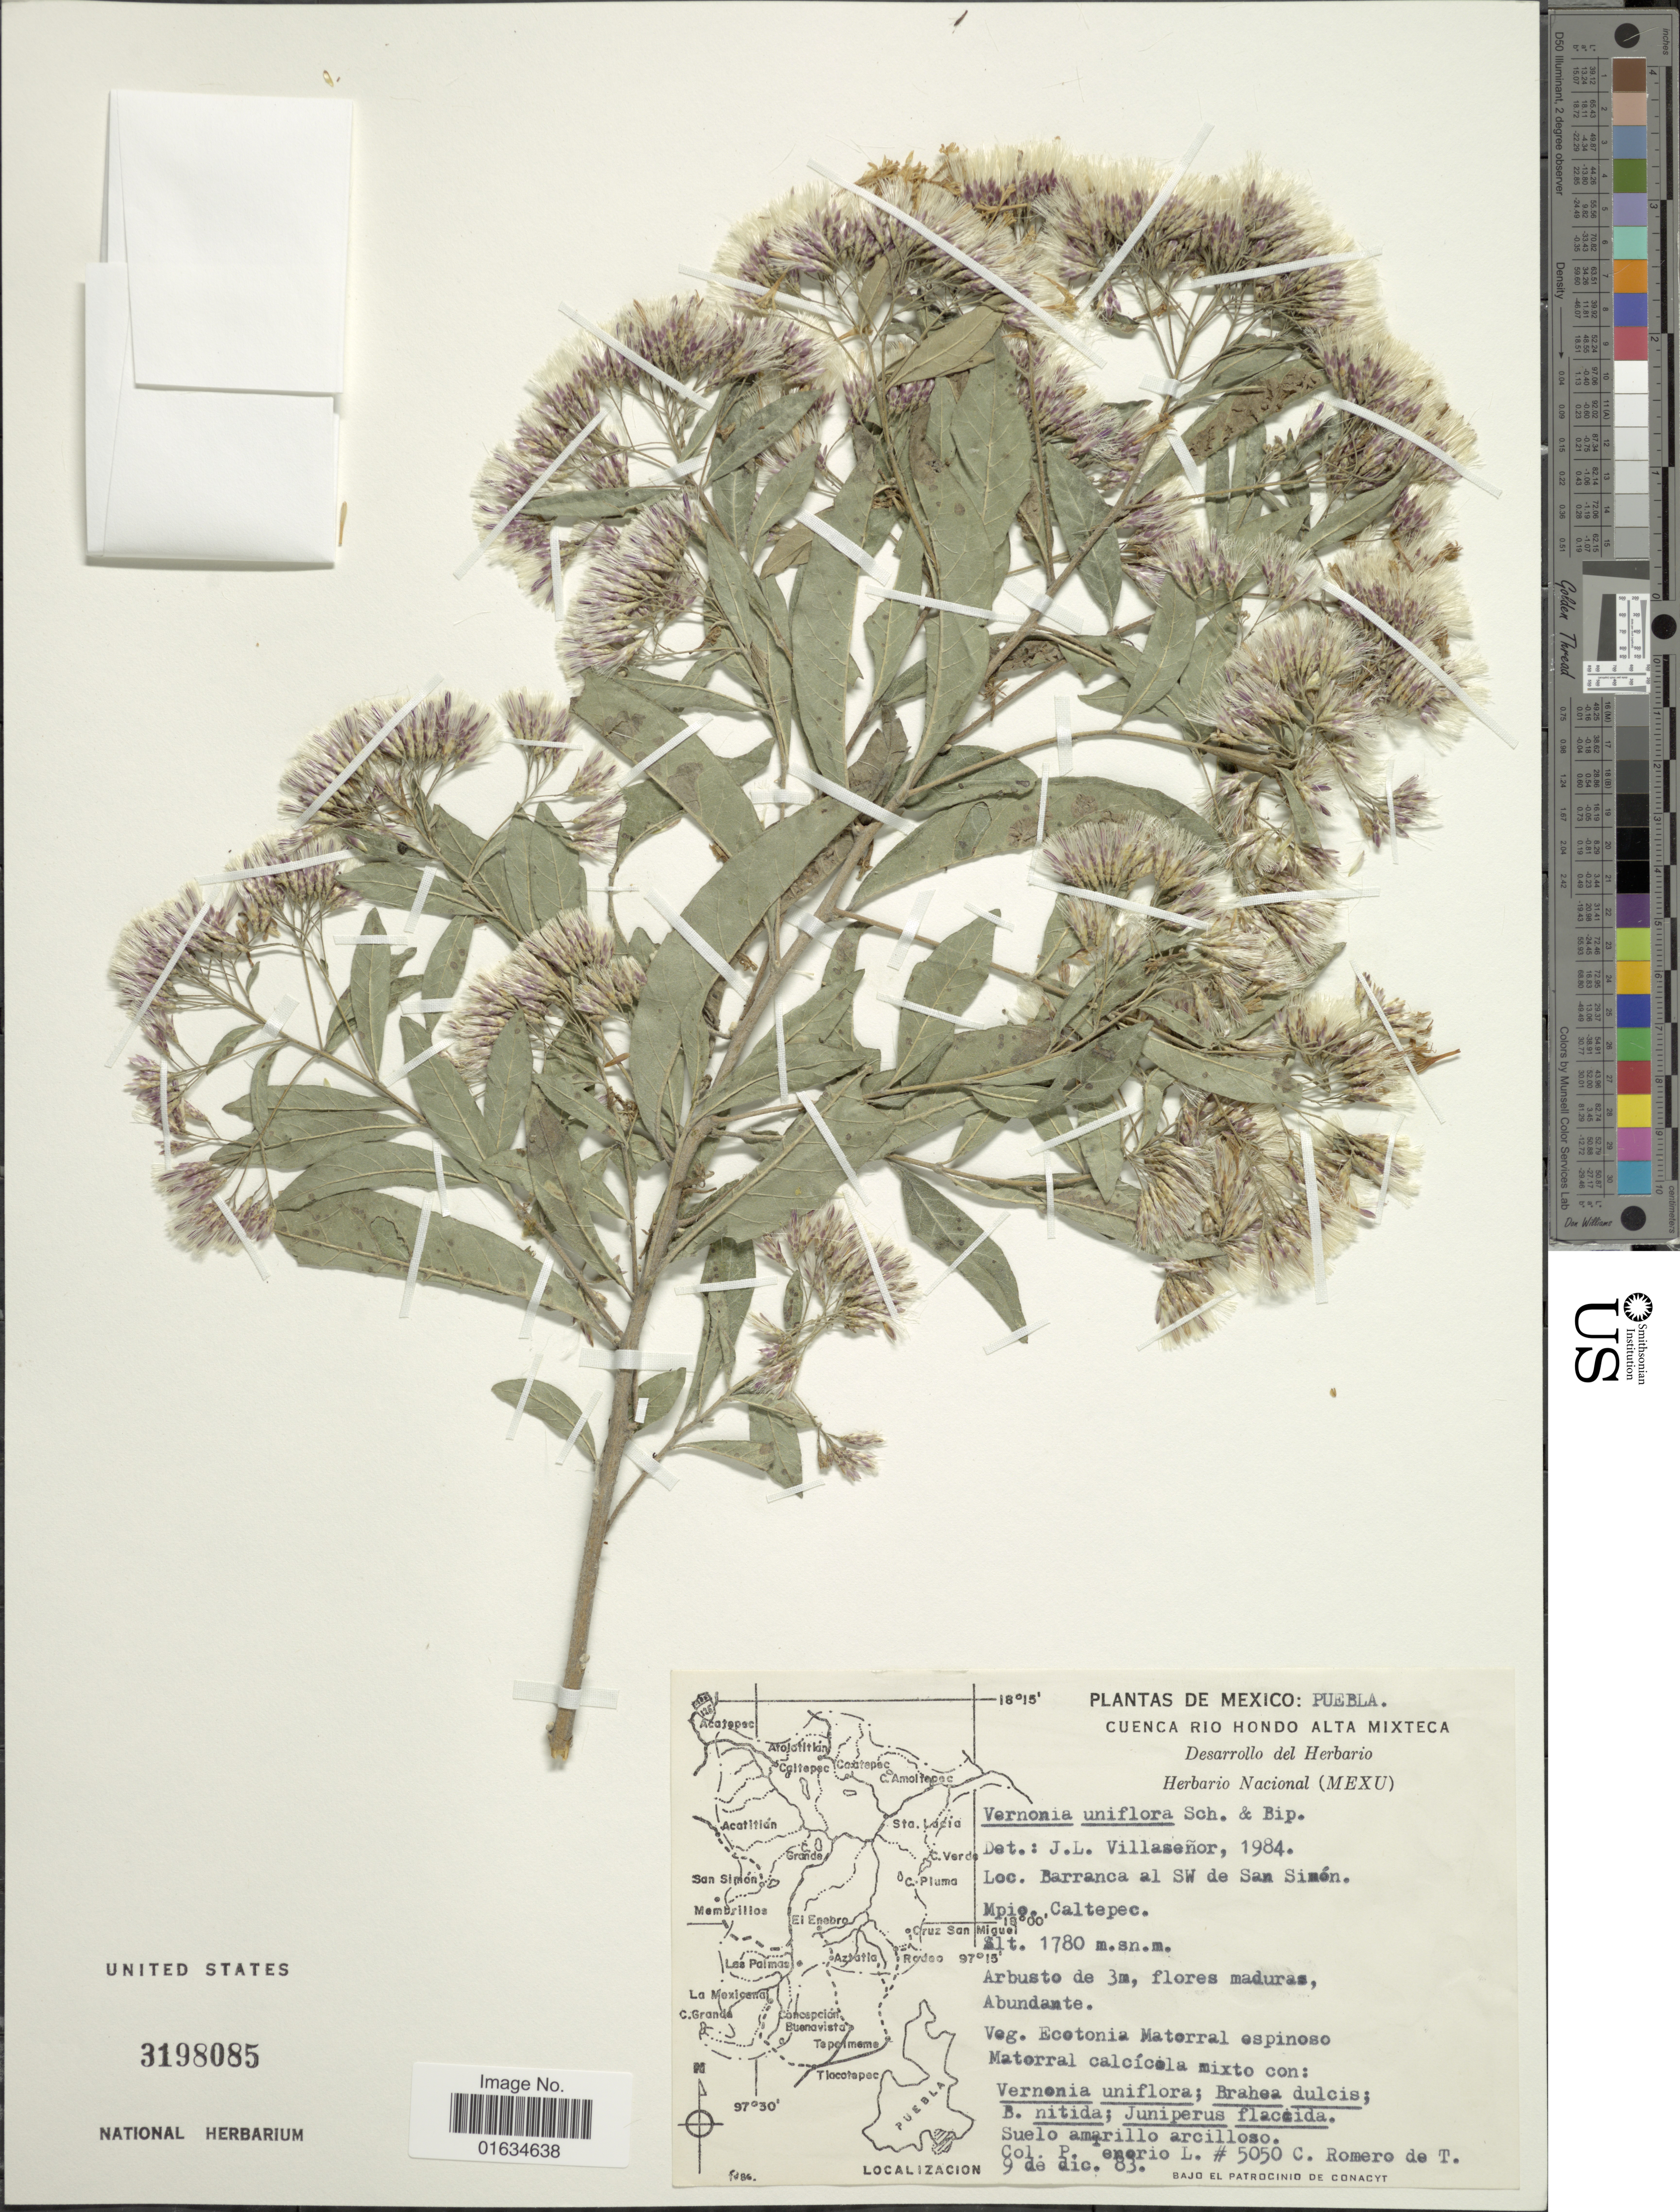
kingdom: Plantae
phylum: Tracheophyta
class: Magnoliopsida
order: Asterales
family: Asteraceae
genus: Critoniopsis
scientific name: Critoniopsis salicifolia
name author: (DC.) H. Rob.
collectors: Tenorio, P. & C. Romero de T.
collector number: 5050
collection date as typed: Transcribed d/m/y: 9/12/83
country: Mexico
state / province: Puebla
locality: Cuenca Rio Honda Alta Mixteca, barranca al SW de SanSimón, Mpio. Caltepec.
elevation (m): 1780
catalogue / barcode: US 3198085